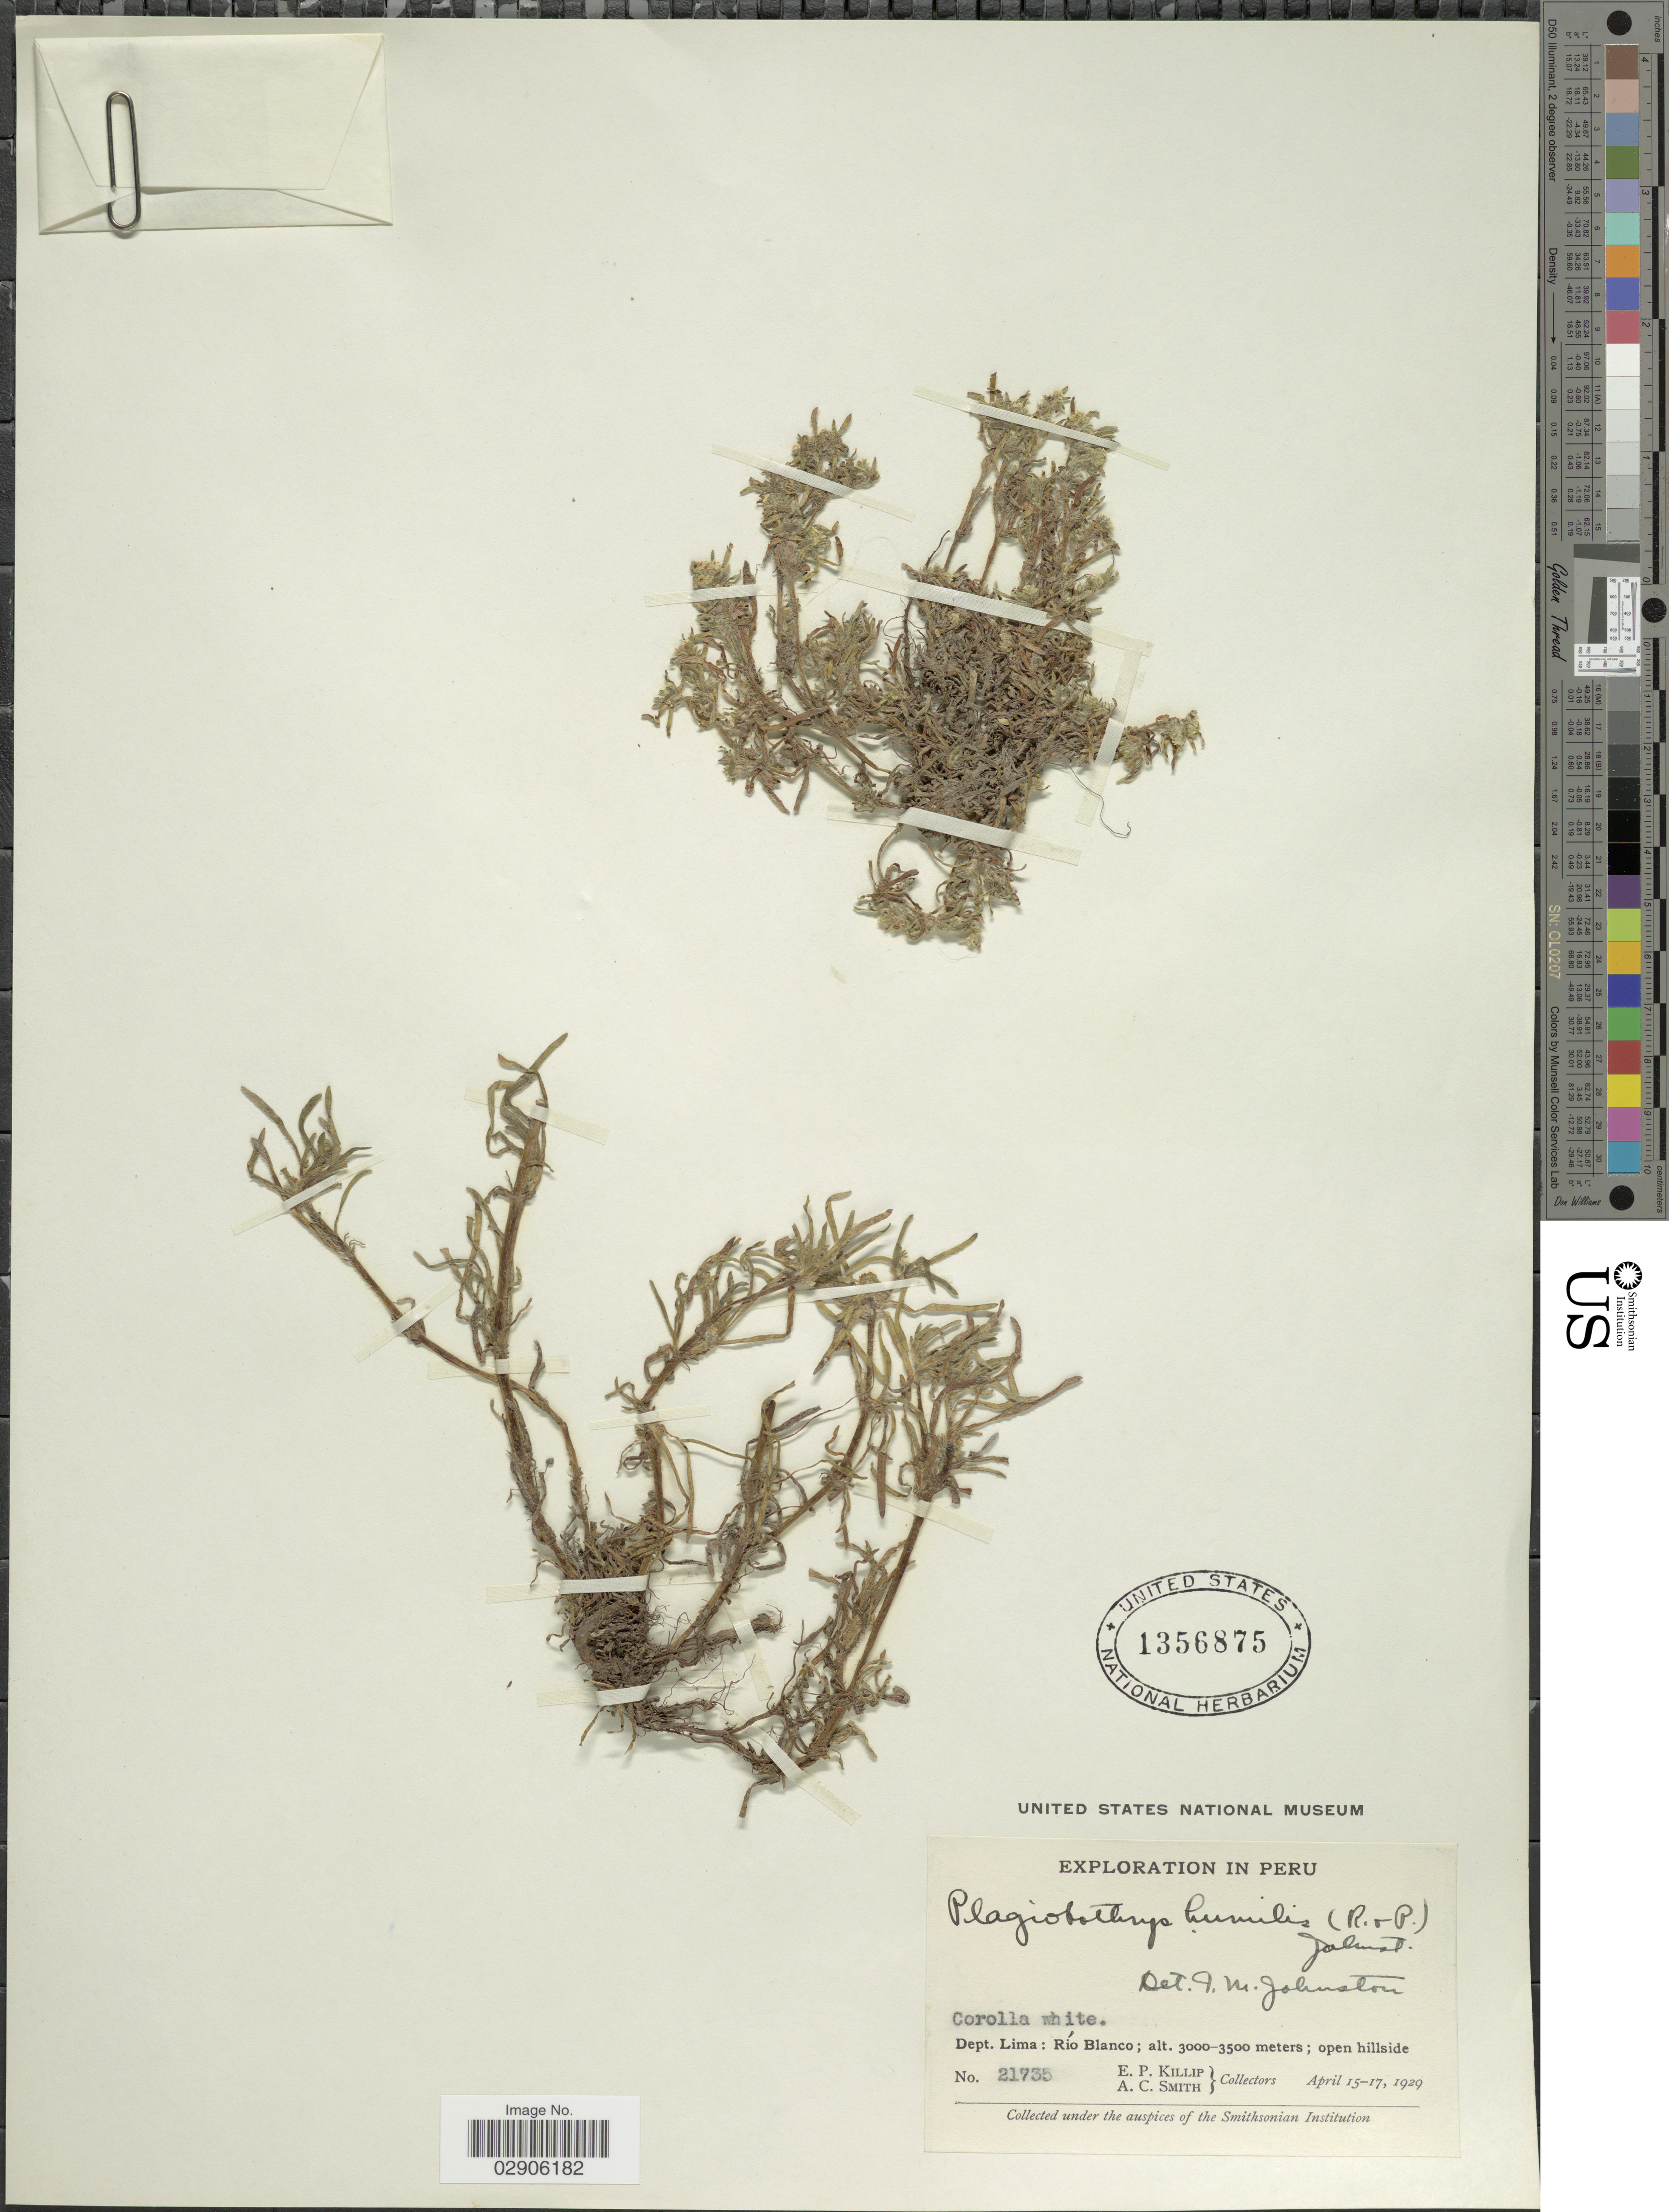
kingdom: Plantae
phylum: Tracheophyta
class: Magnoliopsida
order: Boraginales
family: Boraginaceae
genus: Plagiobothrys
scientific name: Plagiobothrys humilis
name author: (Ruiz & Pav.) I.M. Johnst.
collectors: E. P. Killip & A. C. Smith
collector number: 21735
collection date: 1929-04-15/1929-04-17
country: Peru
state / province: Lima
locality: Dept. Lima: Río Blanco.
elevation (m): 3000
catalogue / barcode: US 1356875